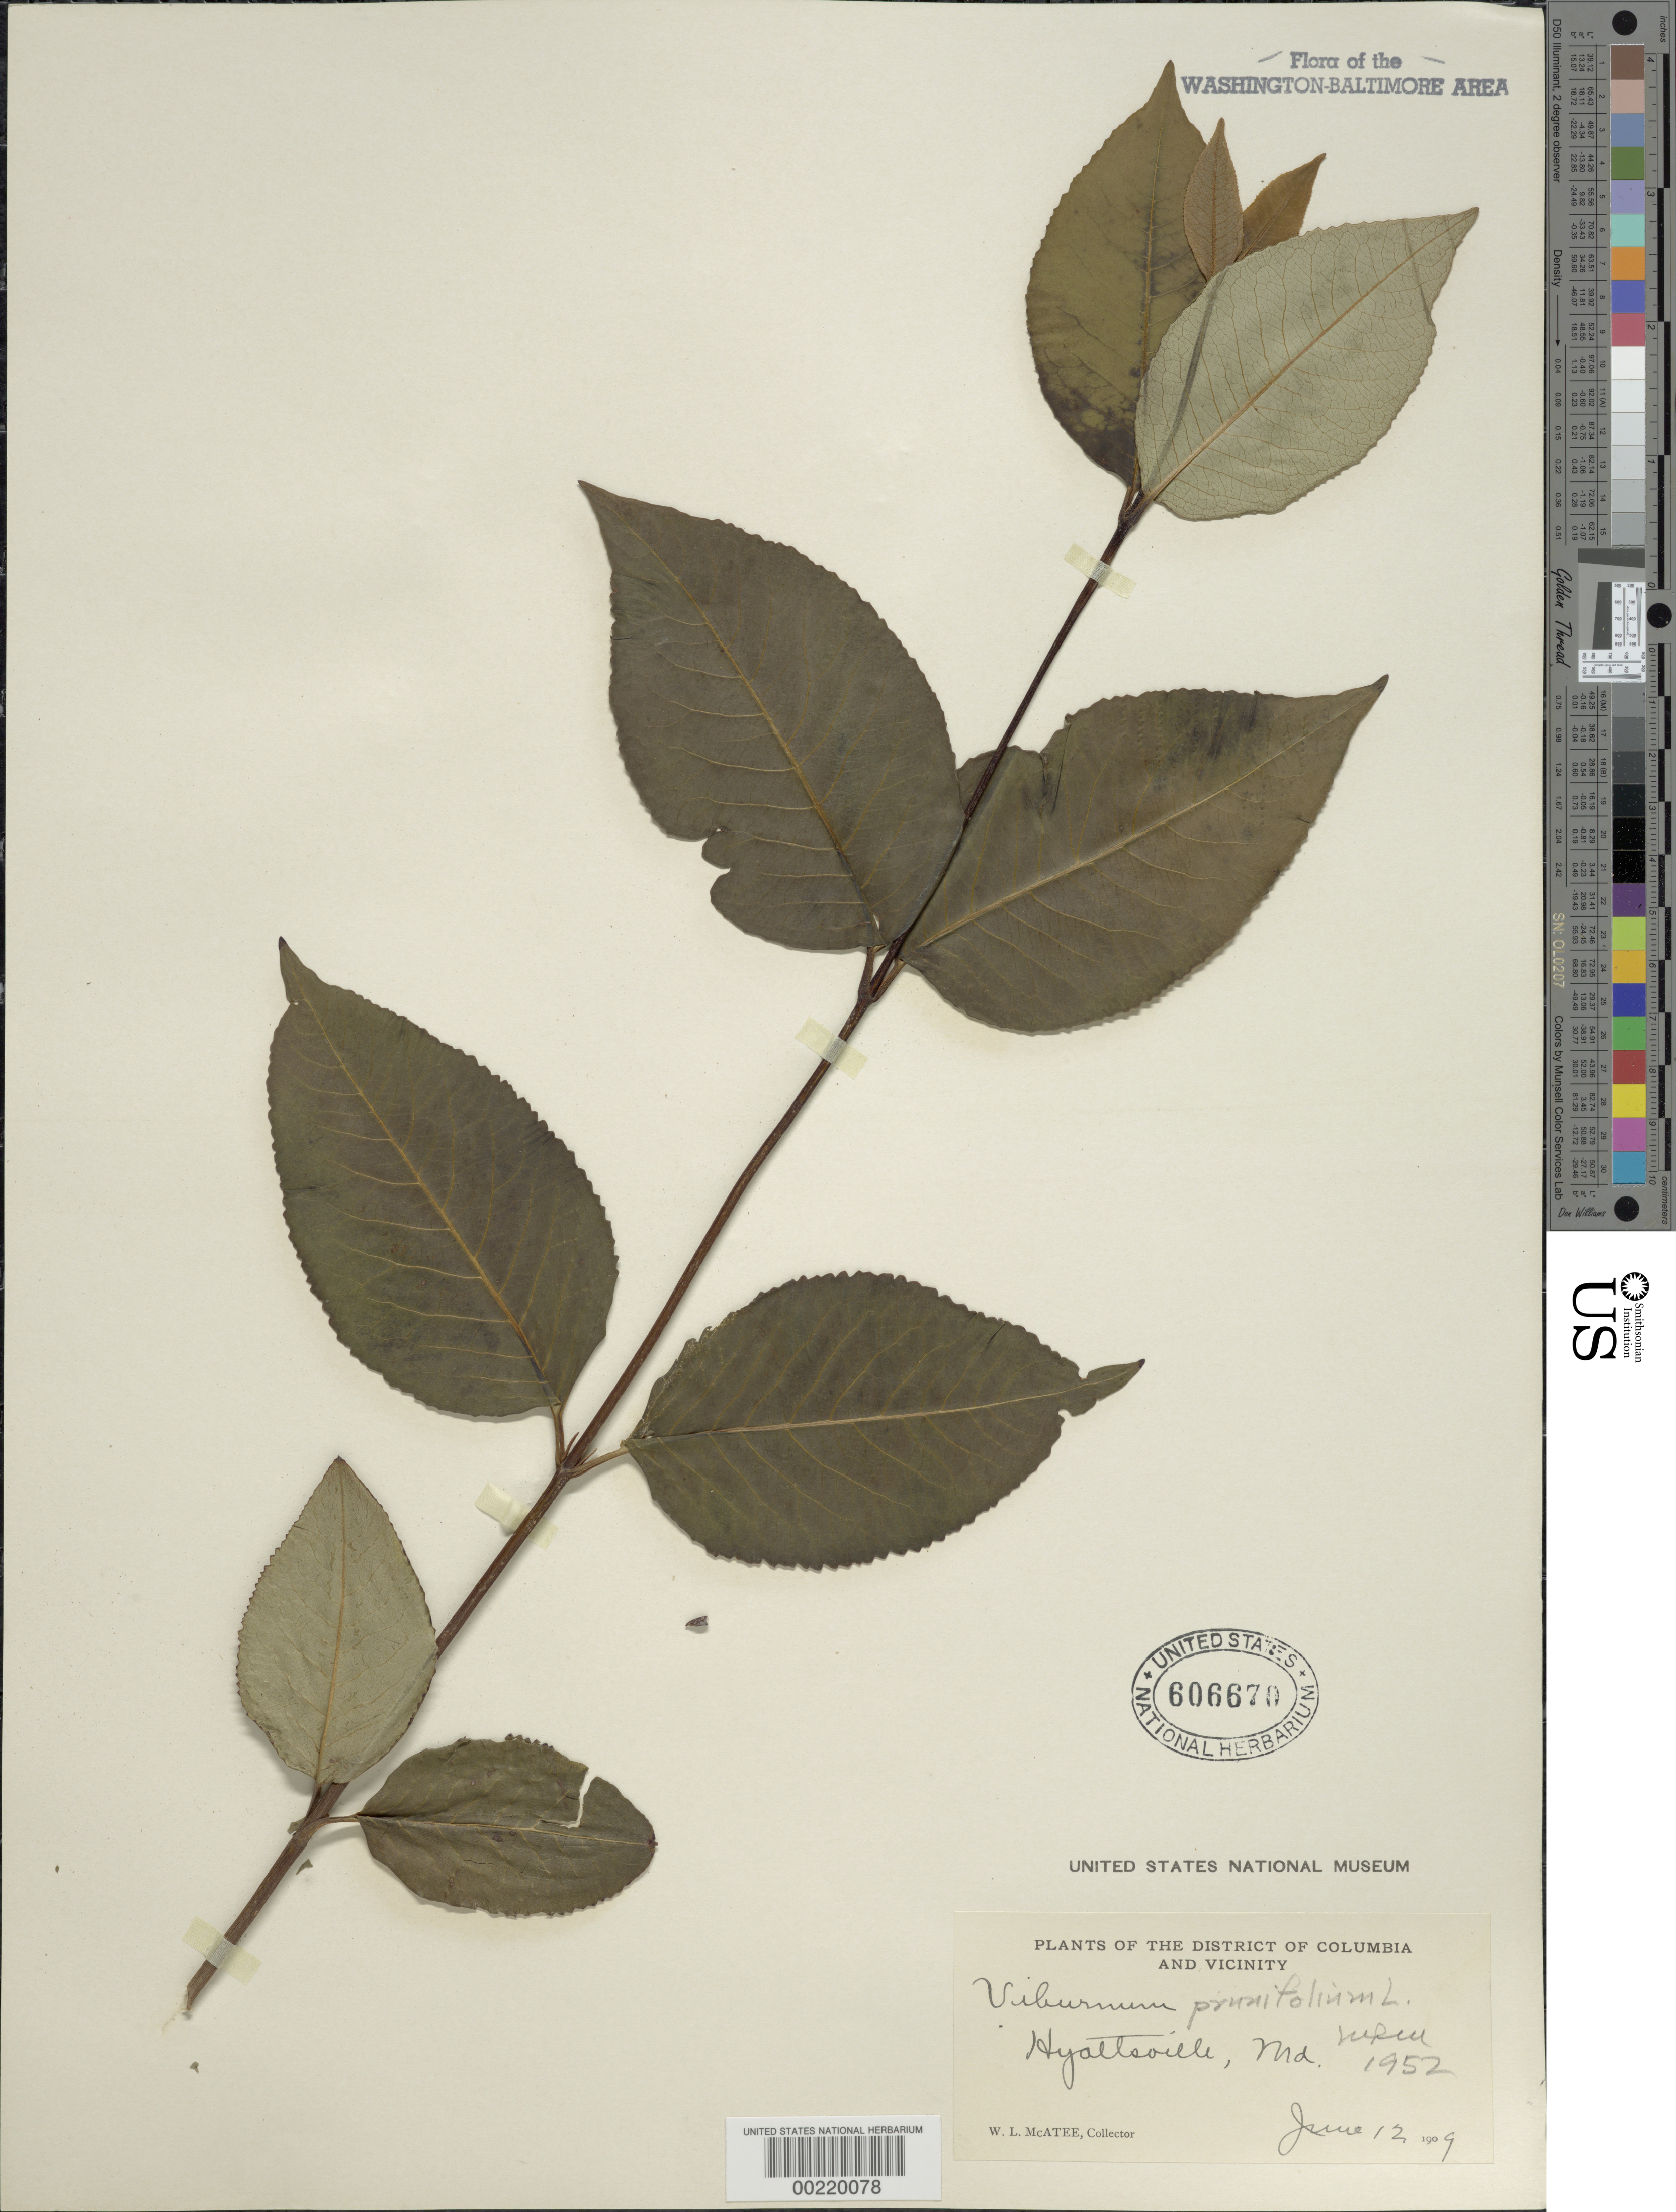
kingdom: Plantae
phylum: Tracheophyta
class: Magnoliopsida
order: Dipsacales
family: Viburnaceae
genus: Viburnum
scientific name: Viburnum prunifolium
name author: L.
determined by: McAtee, W. L.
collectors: W. McAtee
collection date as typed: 12 Jun 1909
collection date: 1909-06-12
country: United States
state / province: Maryland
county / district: Prince George's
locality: Hyattsville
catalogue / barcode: US 606670